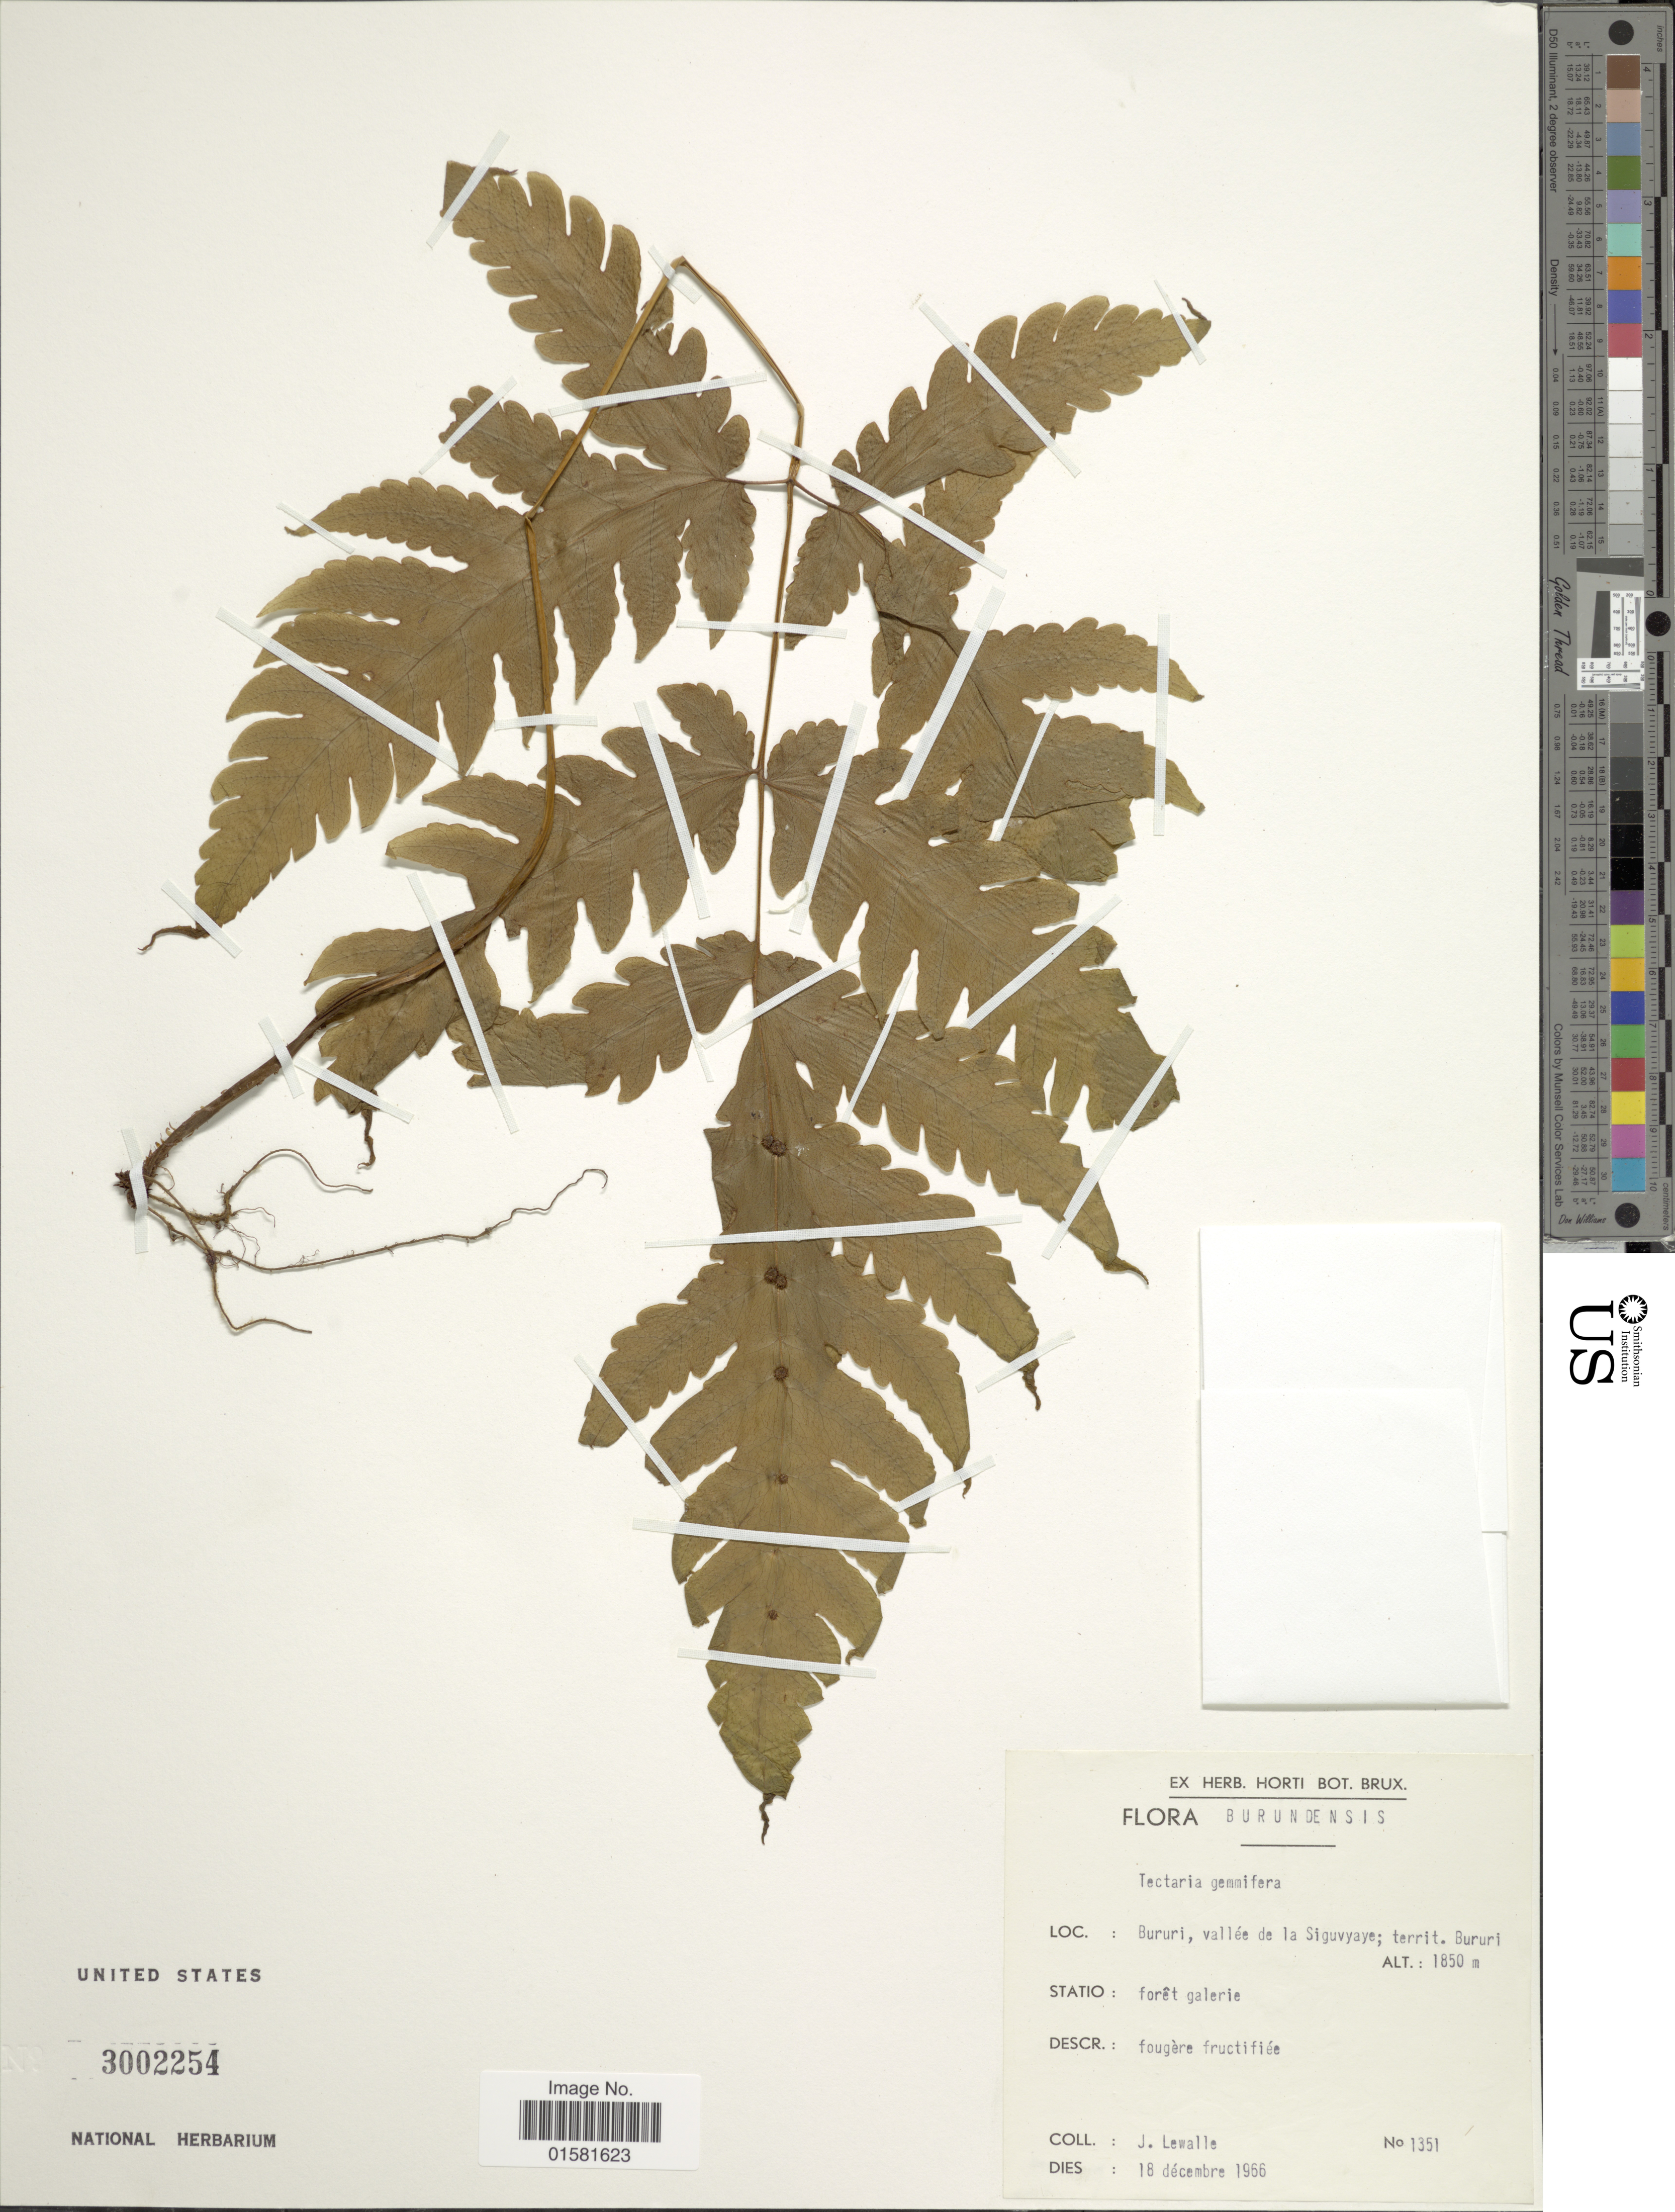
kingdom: Plantae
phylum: Tracheophyta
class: Polypodiopsida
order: Polypodiales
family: Tectariaceae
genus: Tectaria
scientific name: Tectaria gemmifera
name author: (Fée) Alston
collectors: J. Lewalle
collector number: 1351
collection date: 1966-12-18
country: Burundi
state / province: Bururi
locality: Bururi, vallee de la Siguvyaye; territ. Bururi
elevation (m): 1850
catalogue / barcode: US 3002254